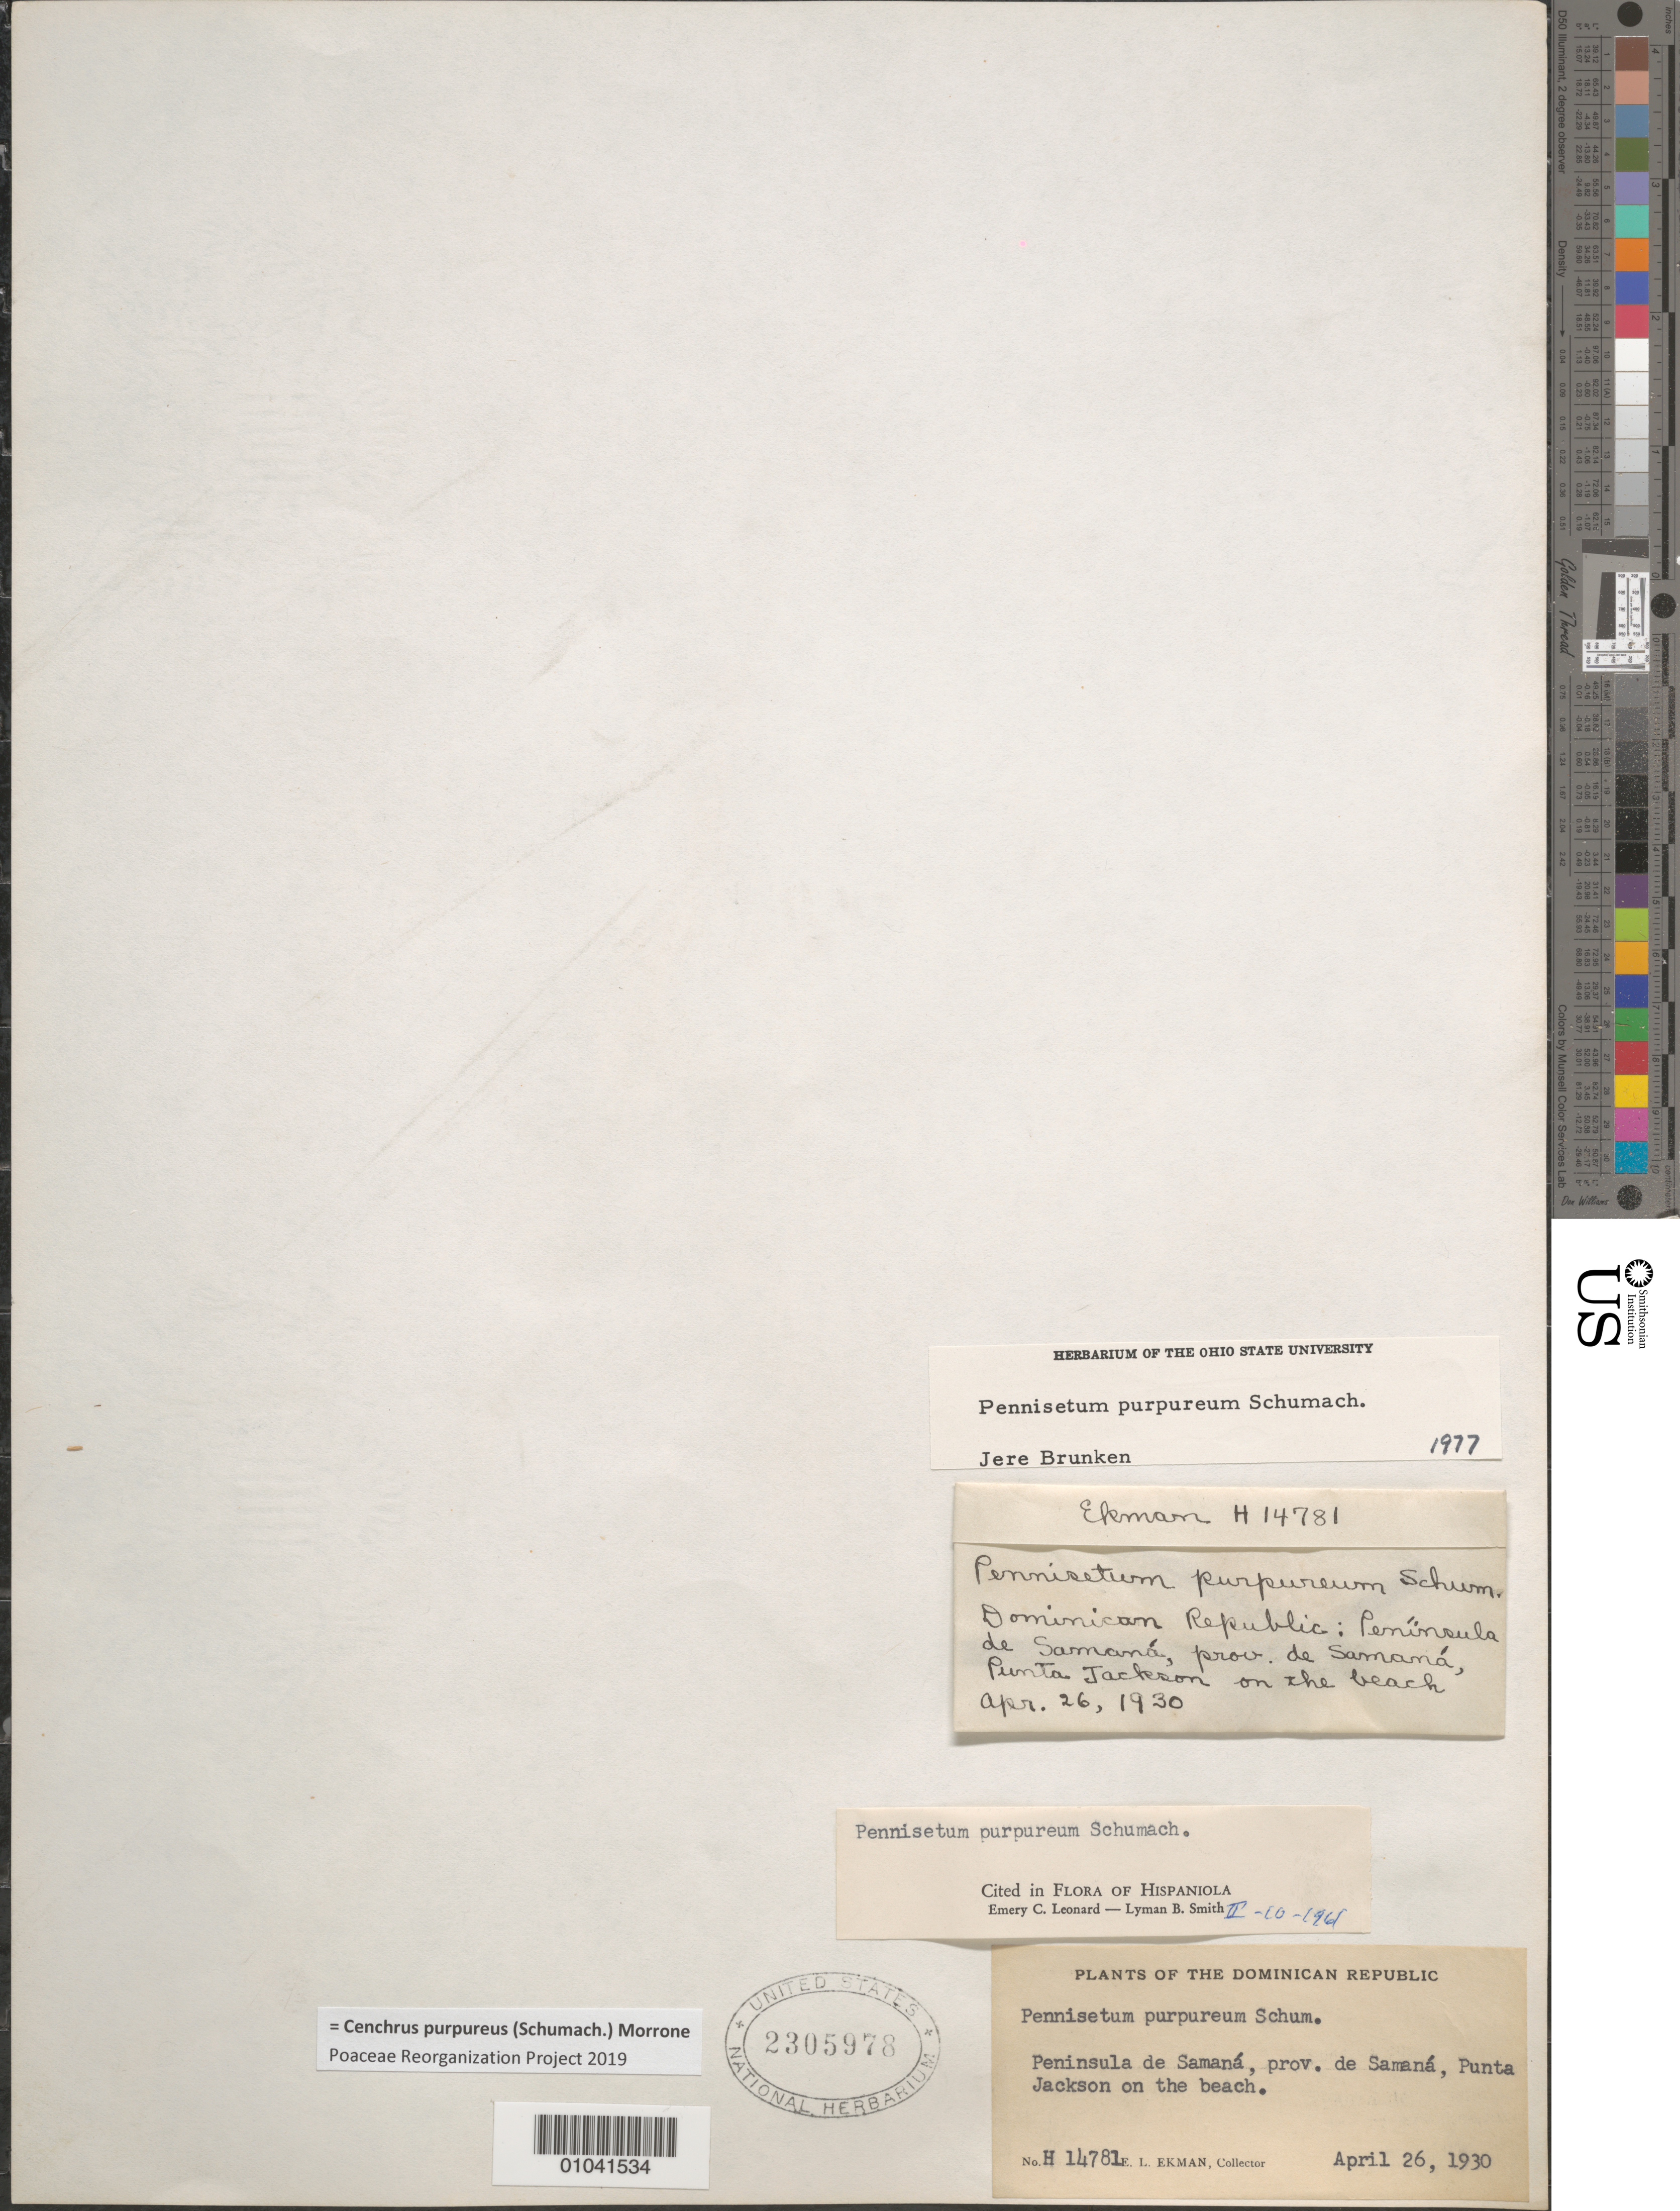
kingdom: Plantae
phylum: Tracheophyta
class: Liliopsida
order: Poales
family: Poaceae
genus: Cenchrus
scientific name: Cenchrus purpureus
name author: (Schumach.) Morrone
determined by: Poaceae Reorganization Project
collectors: E. L. Ekman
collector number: H 14781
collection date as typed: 26 Apr 1930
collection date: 1930-04-26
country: Dominican Republic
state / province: Samaná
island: Hispaniola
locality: Peninsula de Samana, Punta Jackson on the beach.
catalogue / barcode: US 2305978